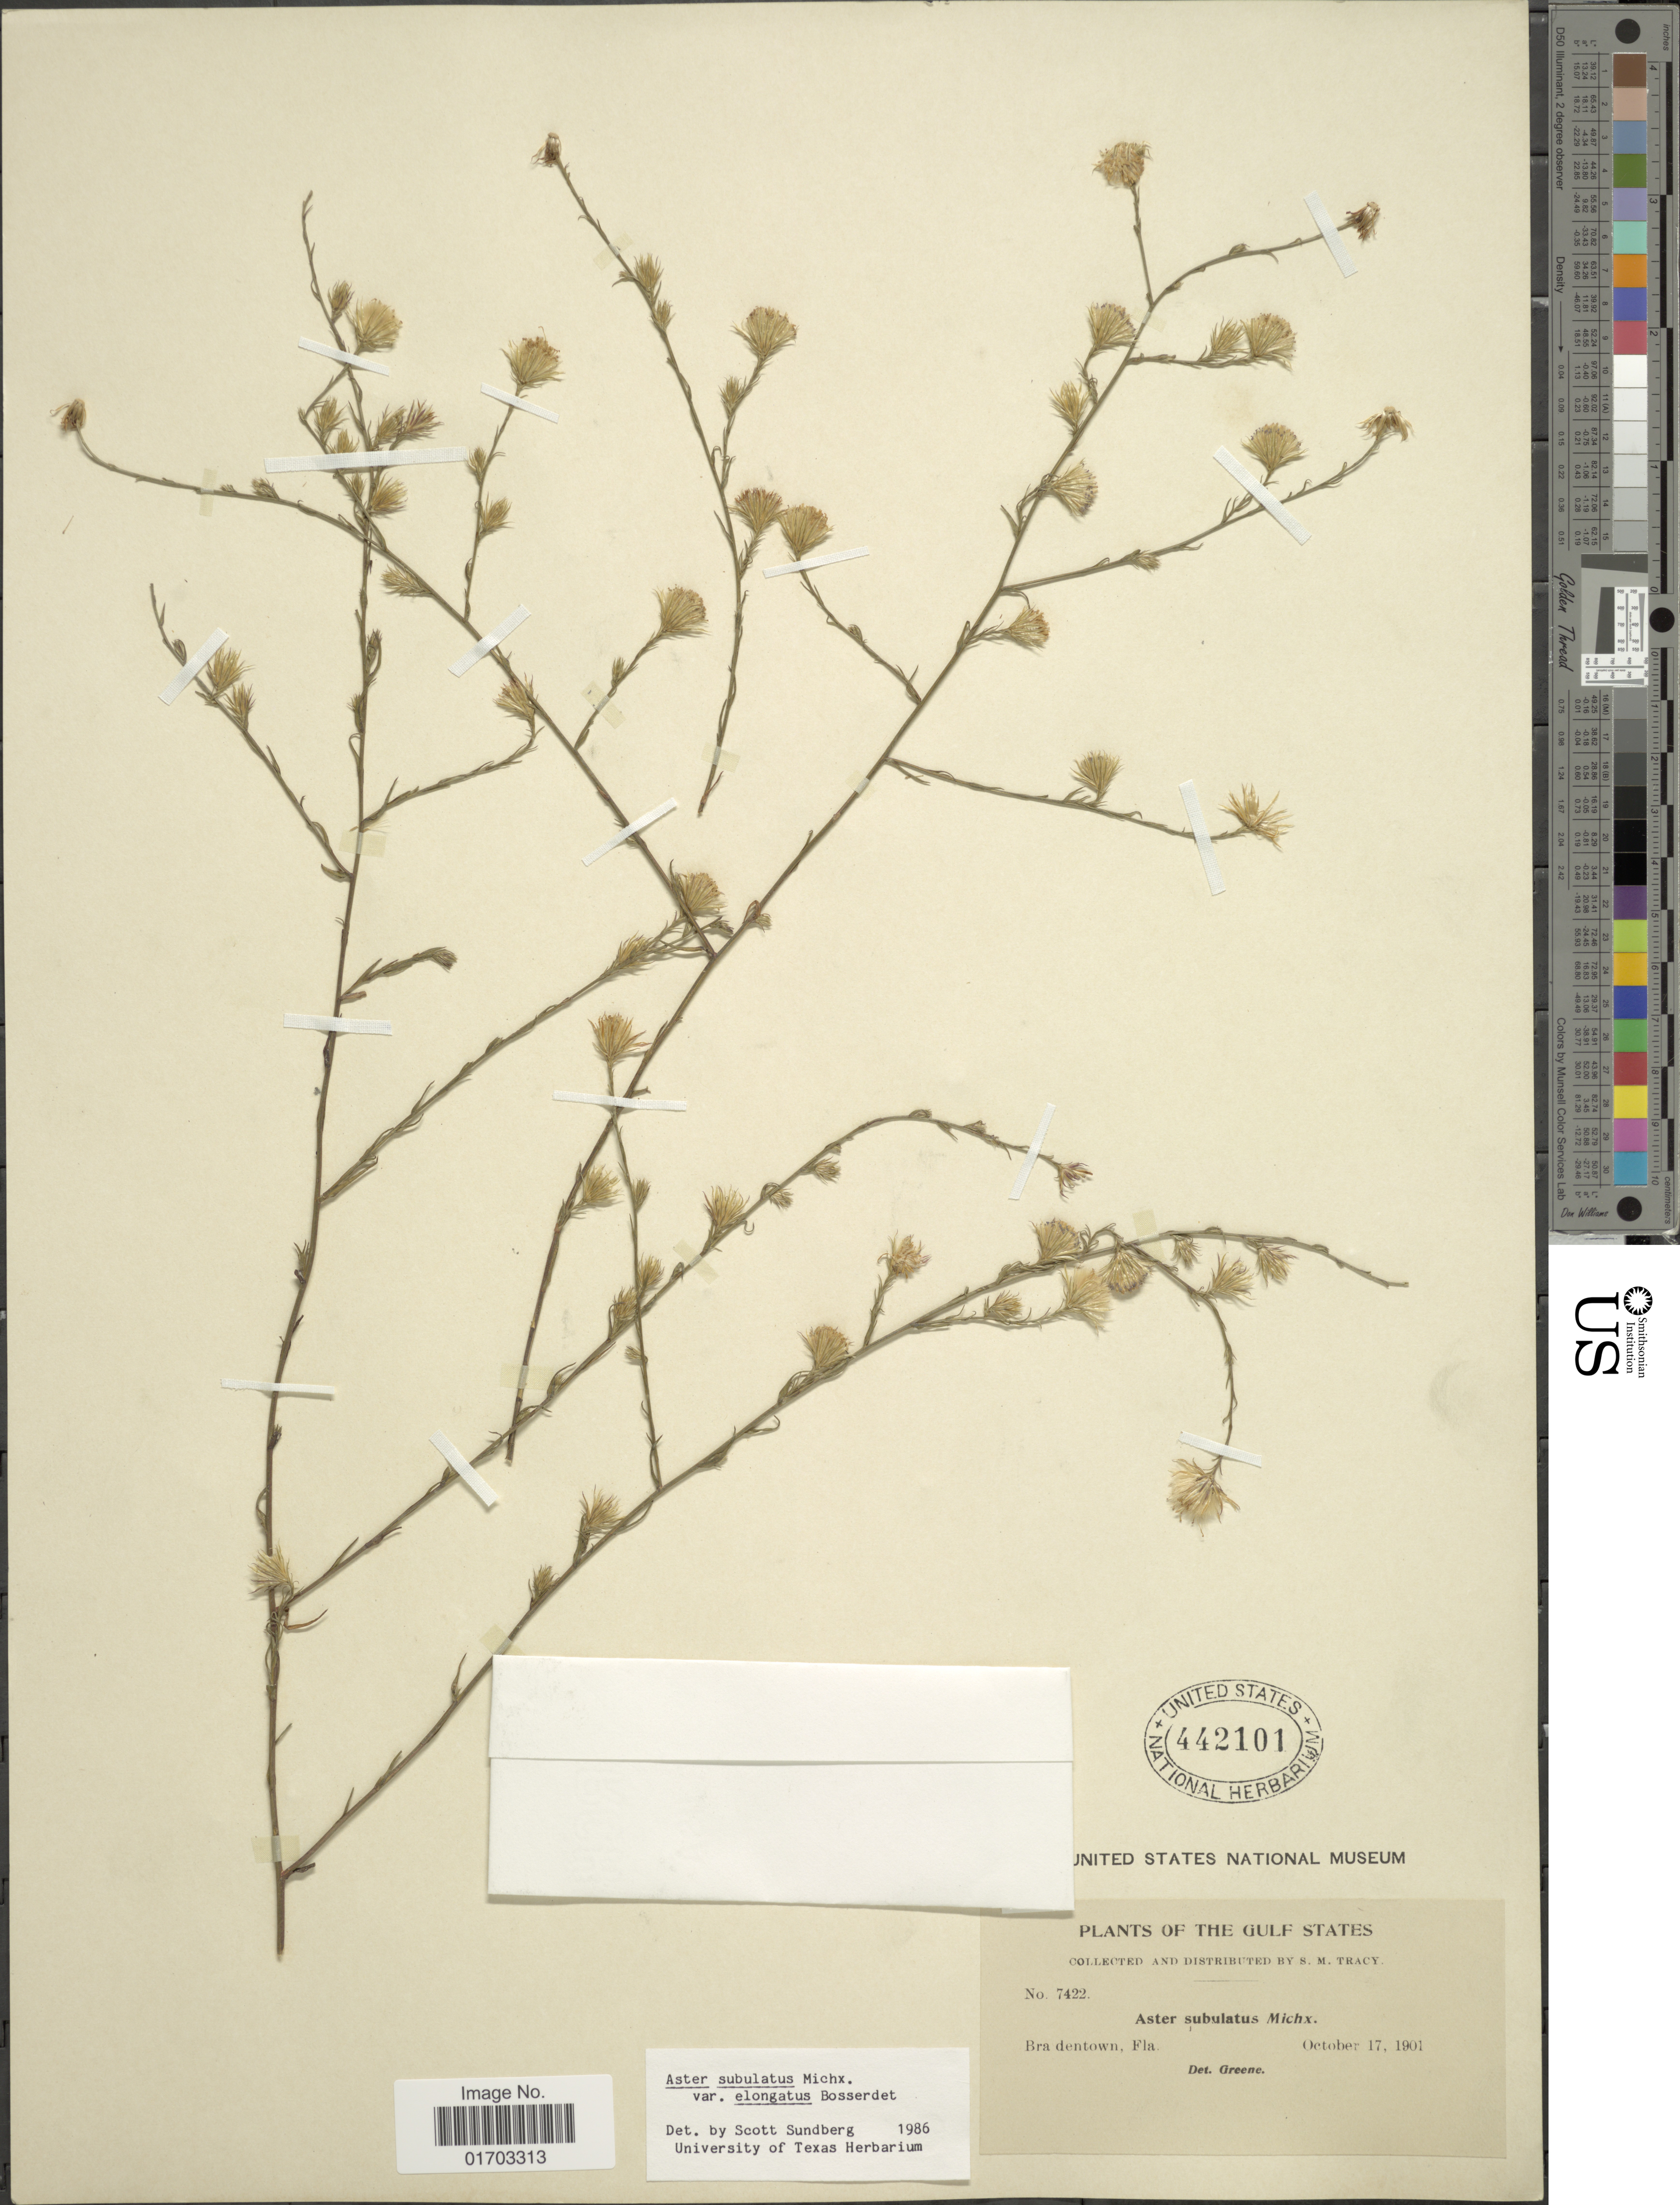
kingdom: Plantae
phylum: Tracheophyta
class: Magnoliopsida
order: Asterales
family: Asteraceae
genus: Symphyotrichum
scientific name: Symphyotrichum bahamense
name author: (Britton) G.L. Nesom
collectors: S. M. Tracy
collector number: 7422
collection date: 1901-10-17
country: United States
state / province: Florida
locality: The Gulf States, Bra dentown.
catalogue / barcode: US 442101